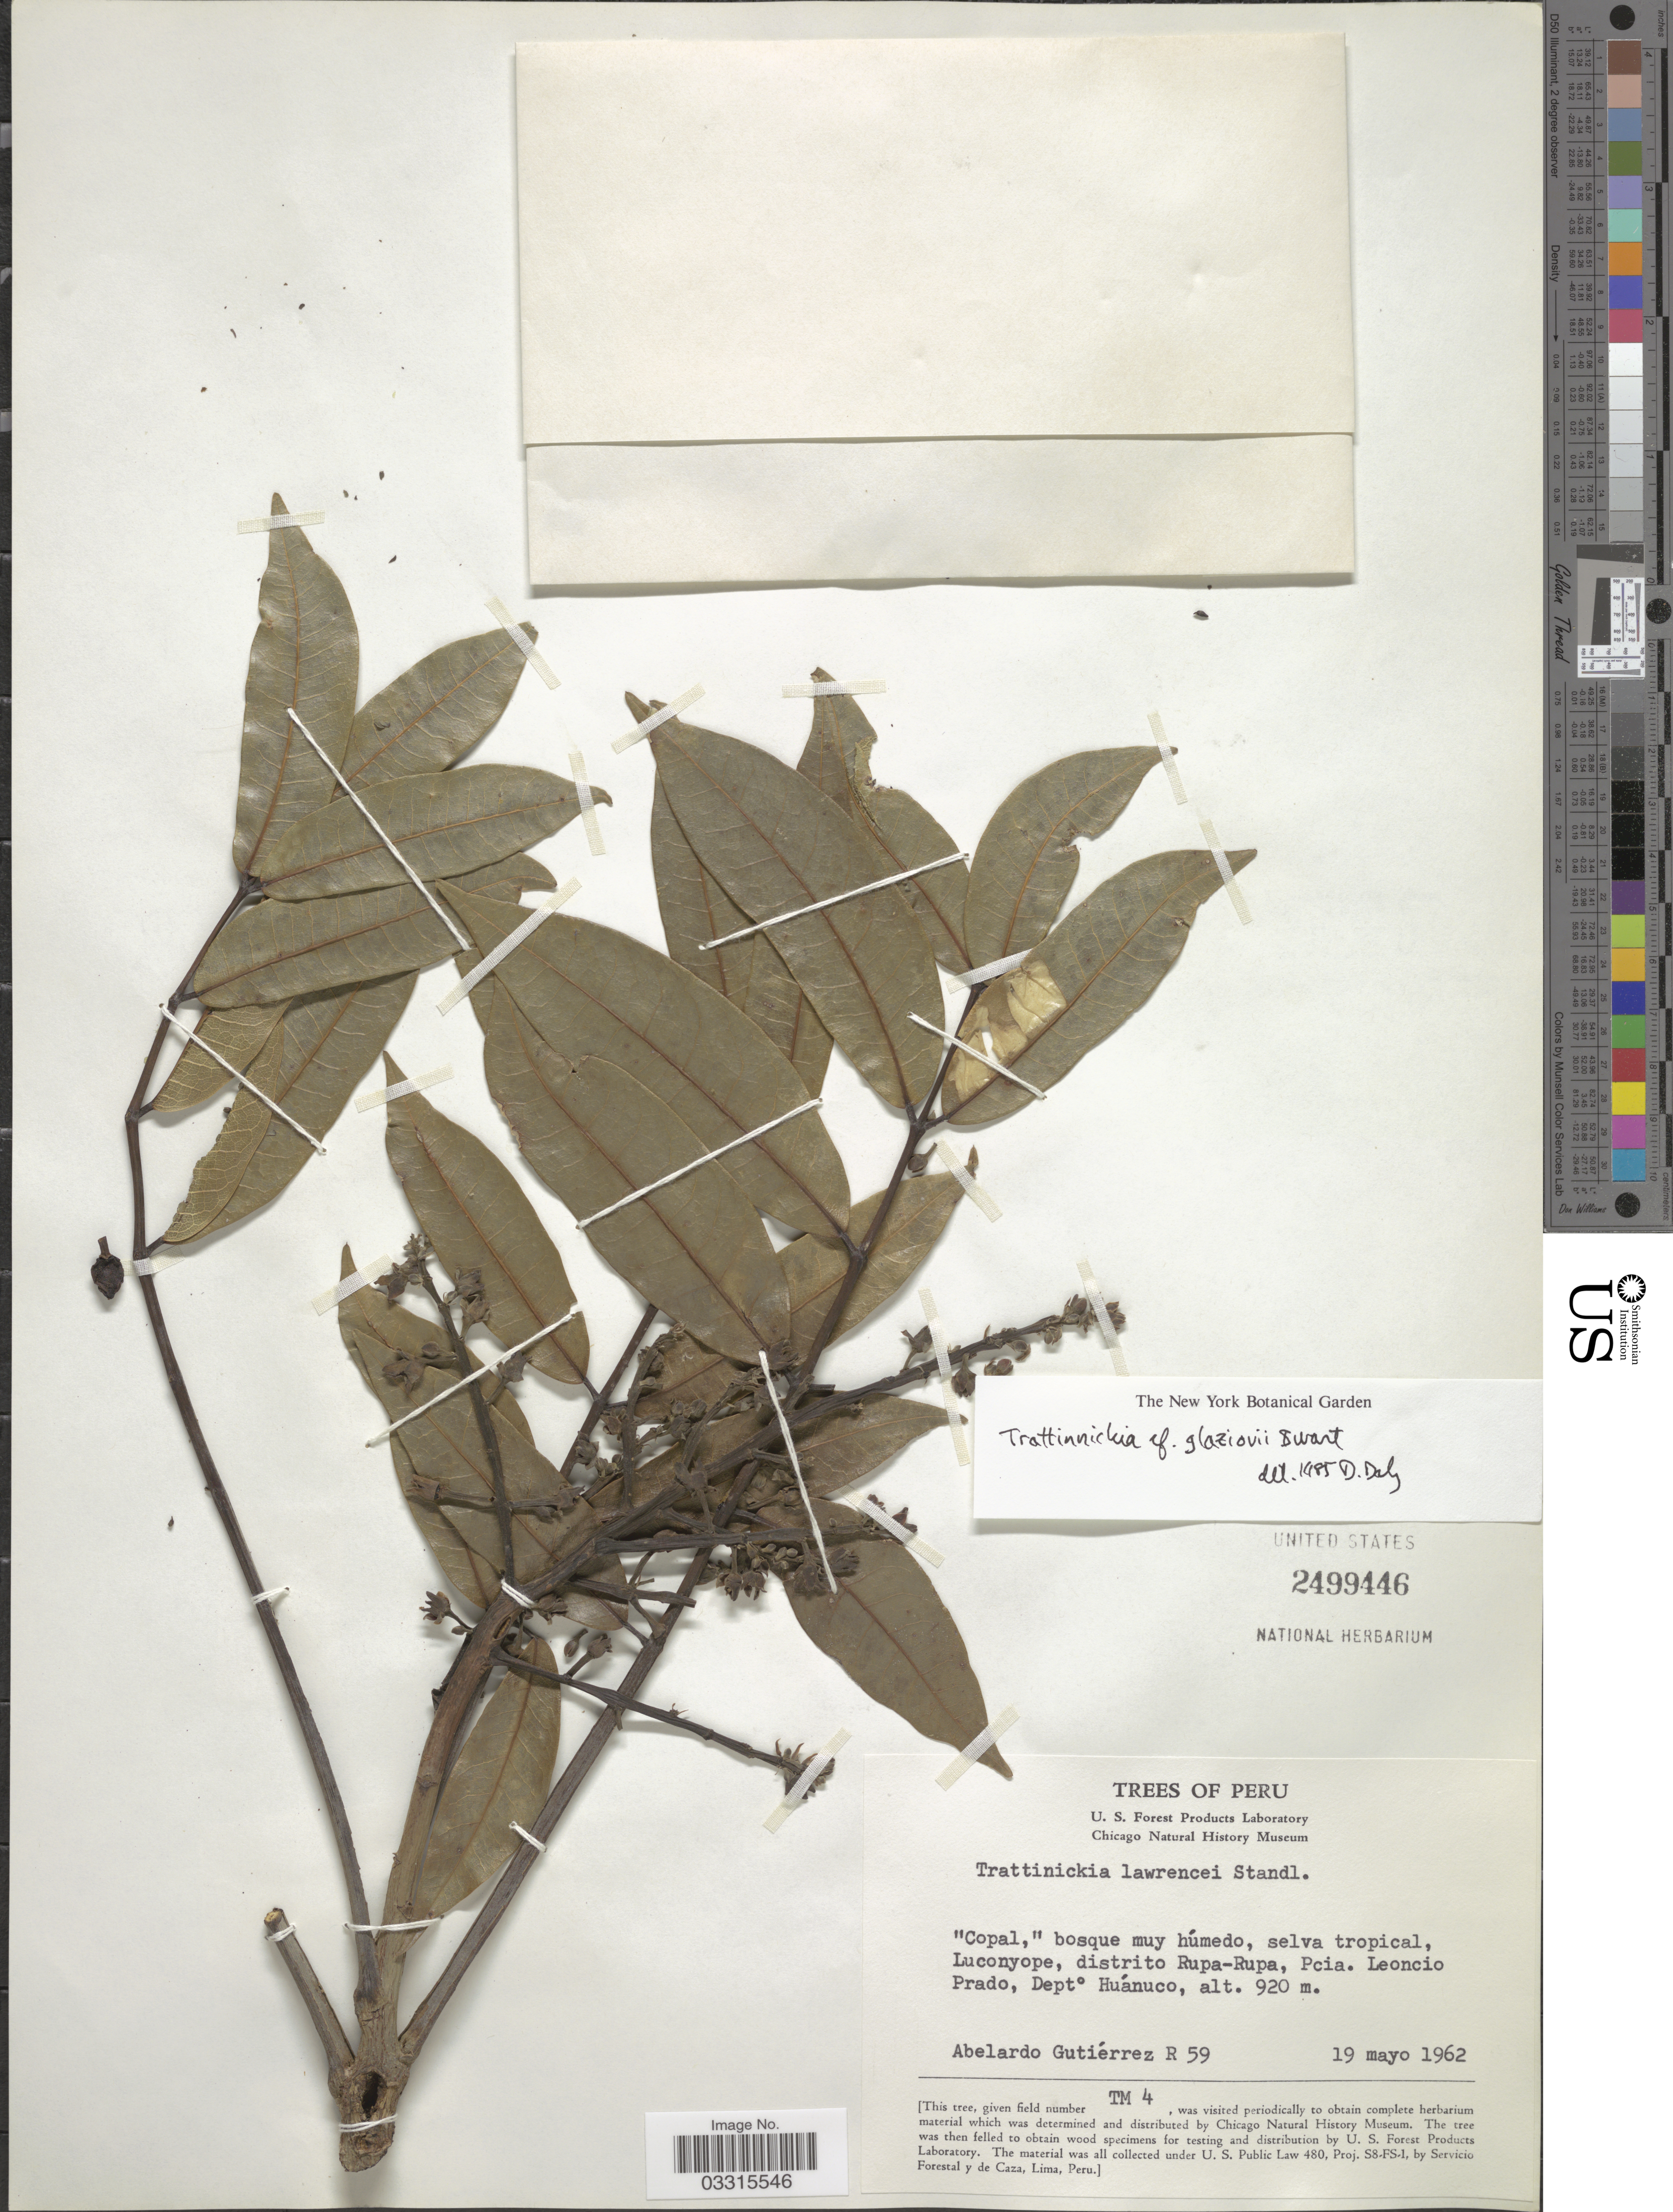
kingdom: Plantae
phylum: Tracheophyta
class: Magnoliopsida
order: Sapindales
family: Burseraceae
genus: Trattinnickia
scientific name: Trattinnickia glaziovii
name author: Swart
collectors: A. Gutiérrez R.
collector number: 59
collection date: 1962-05-19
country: Peru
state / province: Huánuco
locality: Luconyope, distrito Rupa-Rupa, Pcia. Leoncio Prado, Depto Huánuco.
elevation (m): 920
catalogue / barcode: US 2499446